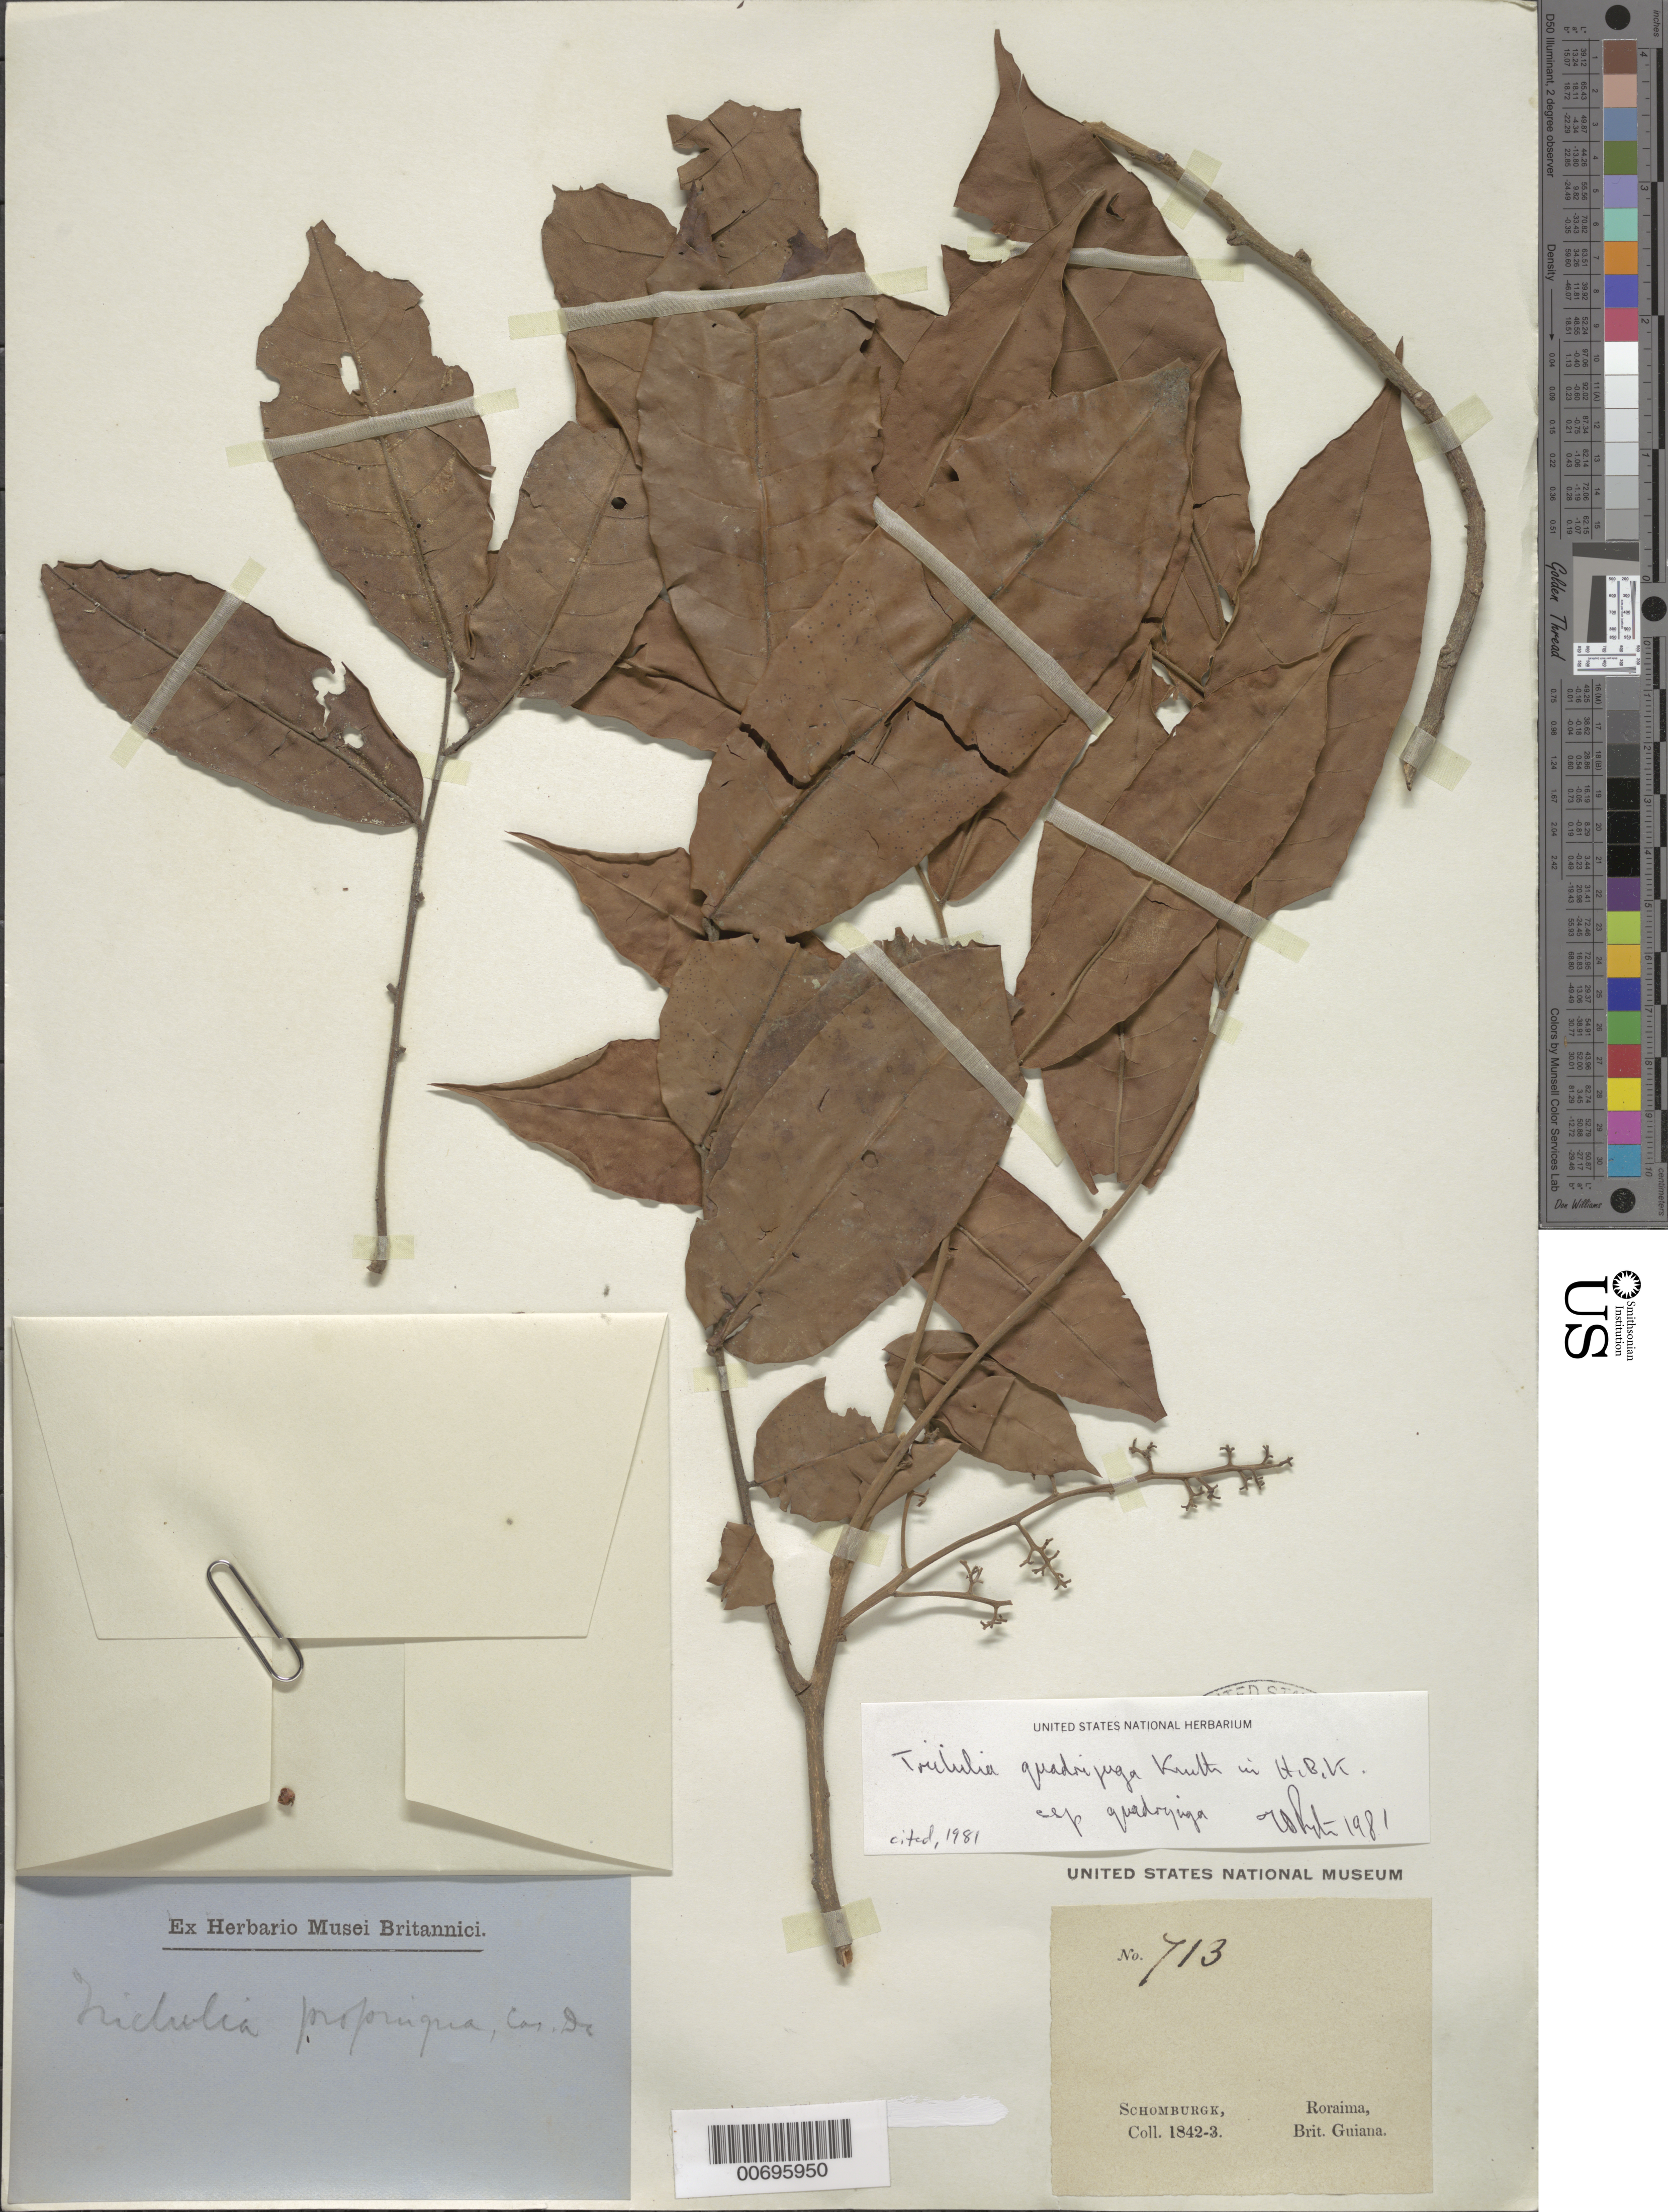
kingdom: Plantae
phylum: Tracheophyta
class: Magnoliopsida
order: Sapindales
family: Meliaceae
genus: Trichilia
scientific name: Trichilia quadrijuga subsp. quadrijuga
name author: Kunth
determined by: Whyte, A.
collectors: -- Schomburgk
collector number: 713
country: Guyana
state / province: Cuyuni-Mazaruni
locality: Mt. Roraima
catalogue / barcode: US 702856